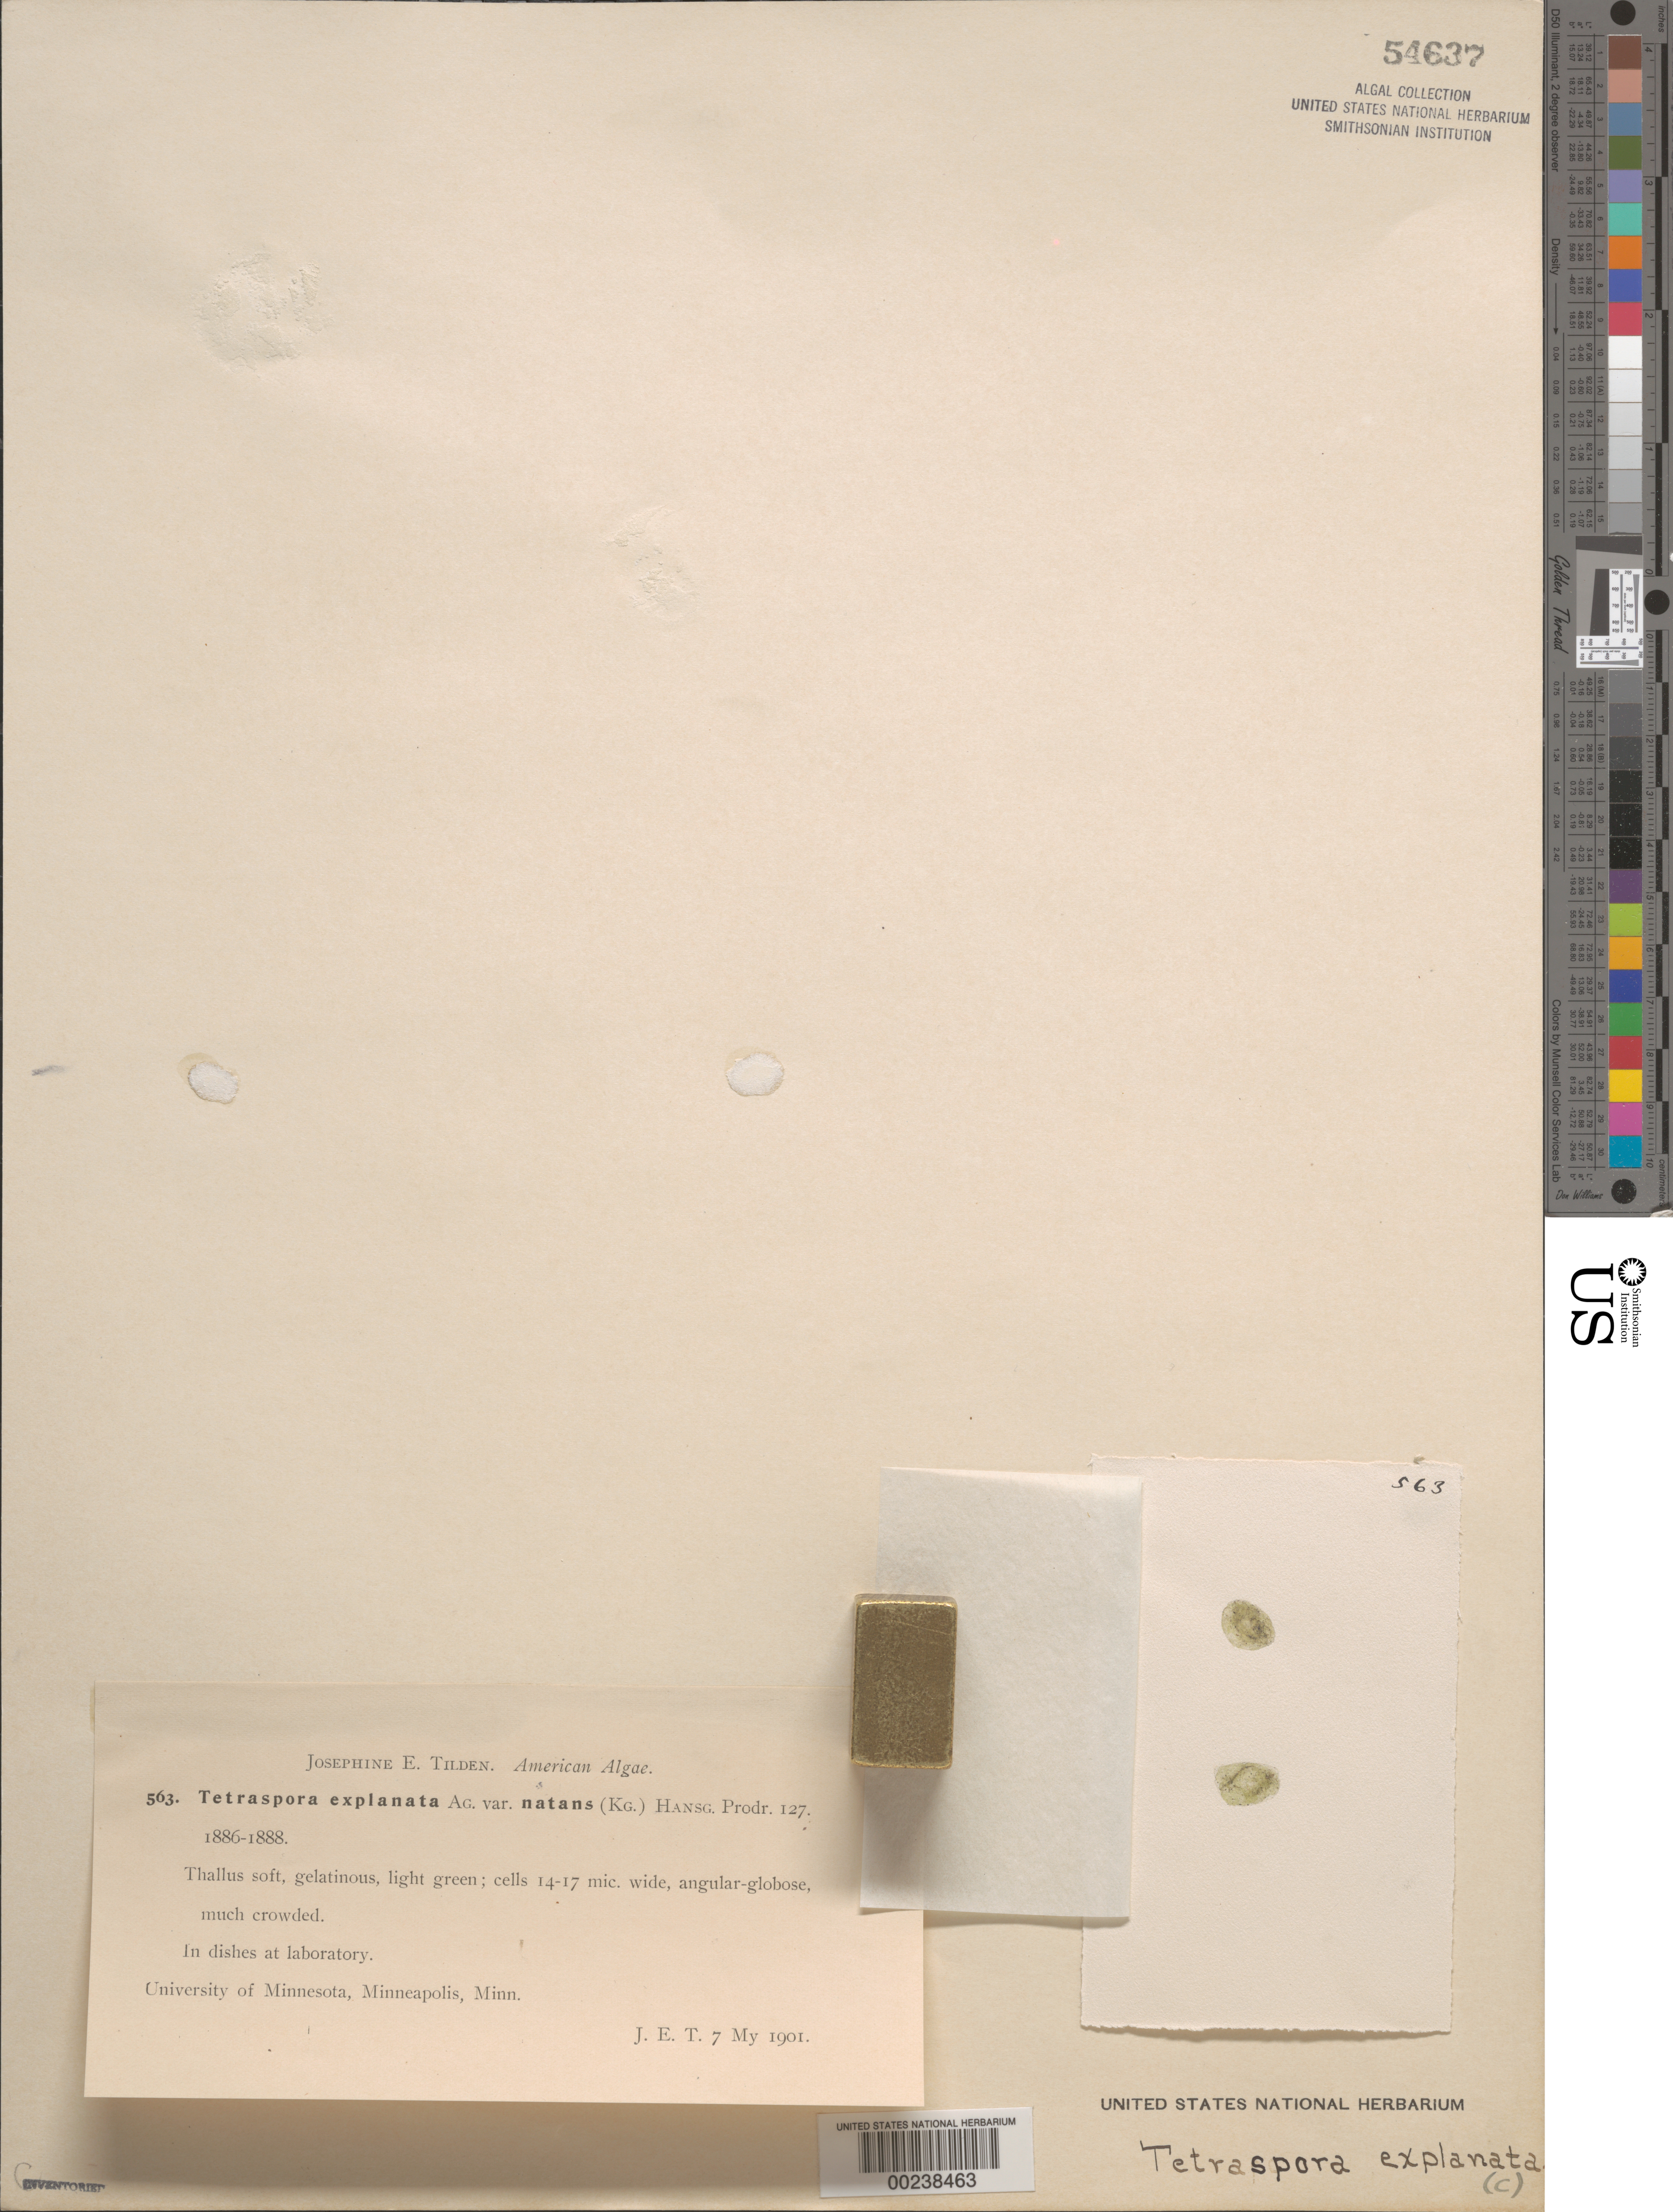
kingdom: Plantae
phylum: Chlorophyta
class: Chlorophyceae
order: Tetrasporales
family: Tetrasporaceae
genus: Tetraspora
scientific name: Tetraspora gelatinosa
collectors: J. E. Tilden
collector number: JET 563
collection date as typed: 07 May 1901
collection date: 1901-05-07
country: United States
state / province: Minnesota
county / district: Hennepin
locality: Minneapolis, University of Minnesota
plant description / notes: Tilden, American Algae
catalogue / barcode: US 54637